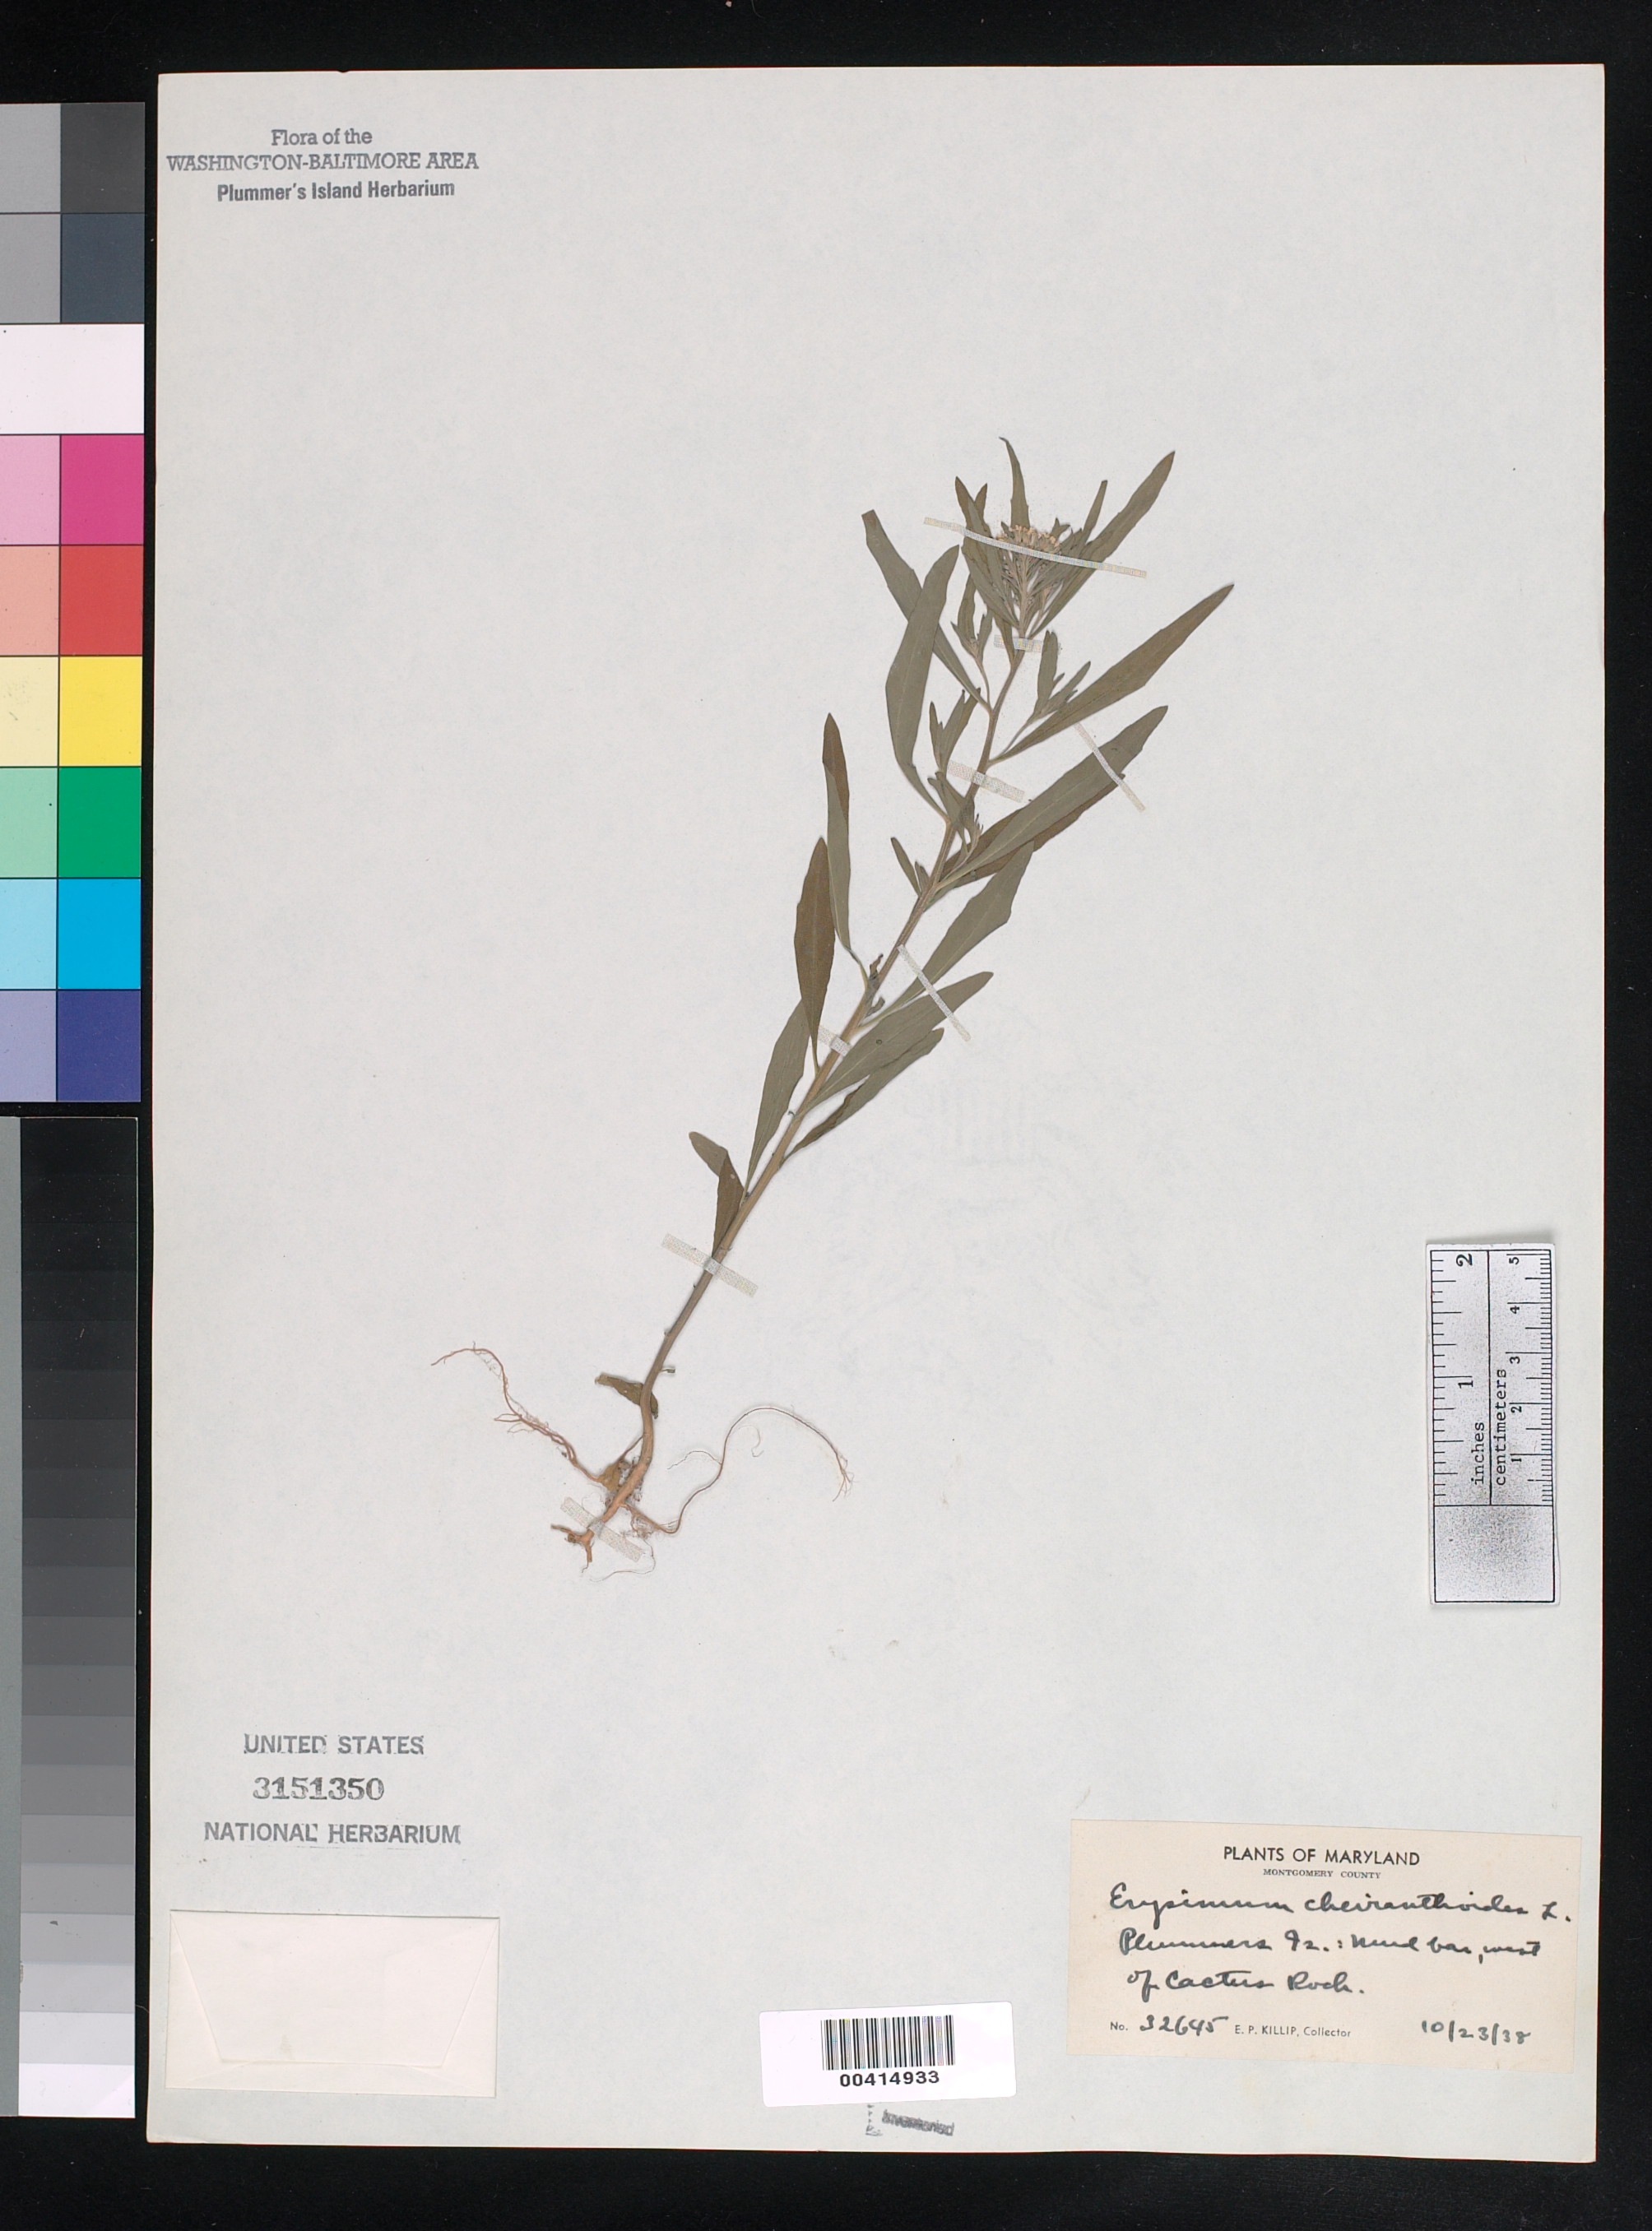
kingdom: Plantae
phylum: Tracheophyta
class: Magnoliopsida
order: Brassicales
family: Brassicaceae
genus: Erysimum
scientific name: Erysimum cheiranthoides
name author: L.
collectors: E. P. Killip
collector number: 32645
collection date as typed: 23 Oct 1938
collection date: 1938-10-23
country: United States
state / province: Maryland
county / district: Montgomery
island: Plummers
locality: Plummer's Island; mud Bar, west of Cactus Rock C. & O. Canal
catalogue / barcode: US 3151350